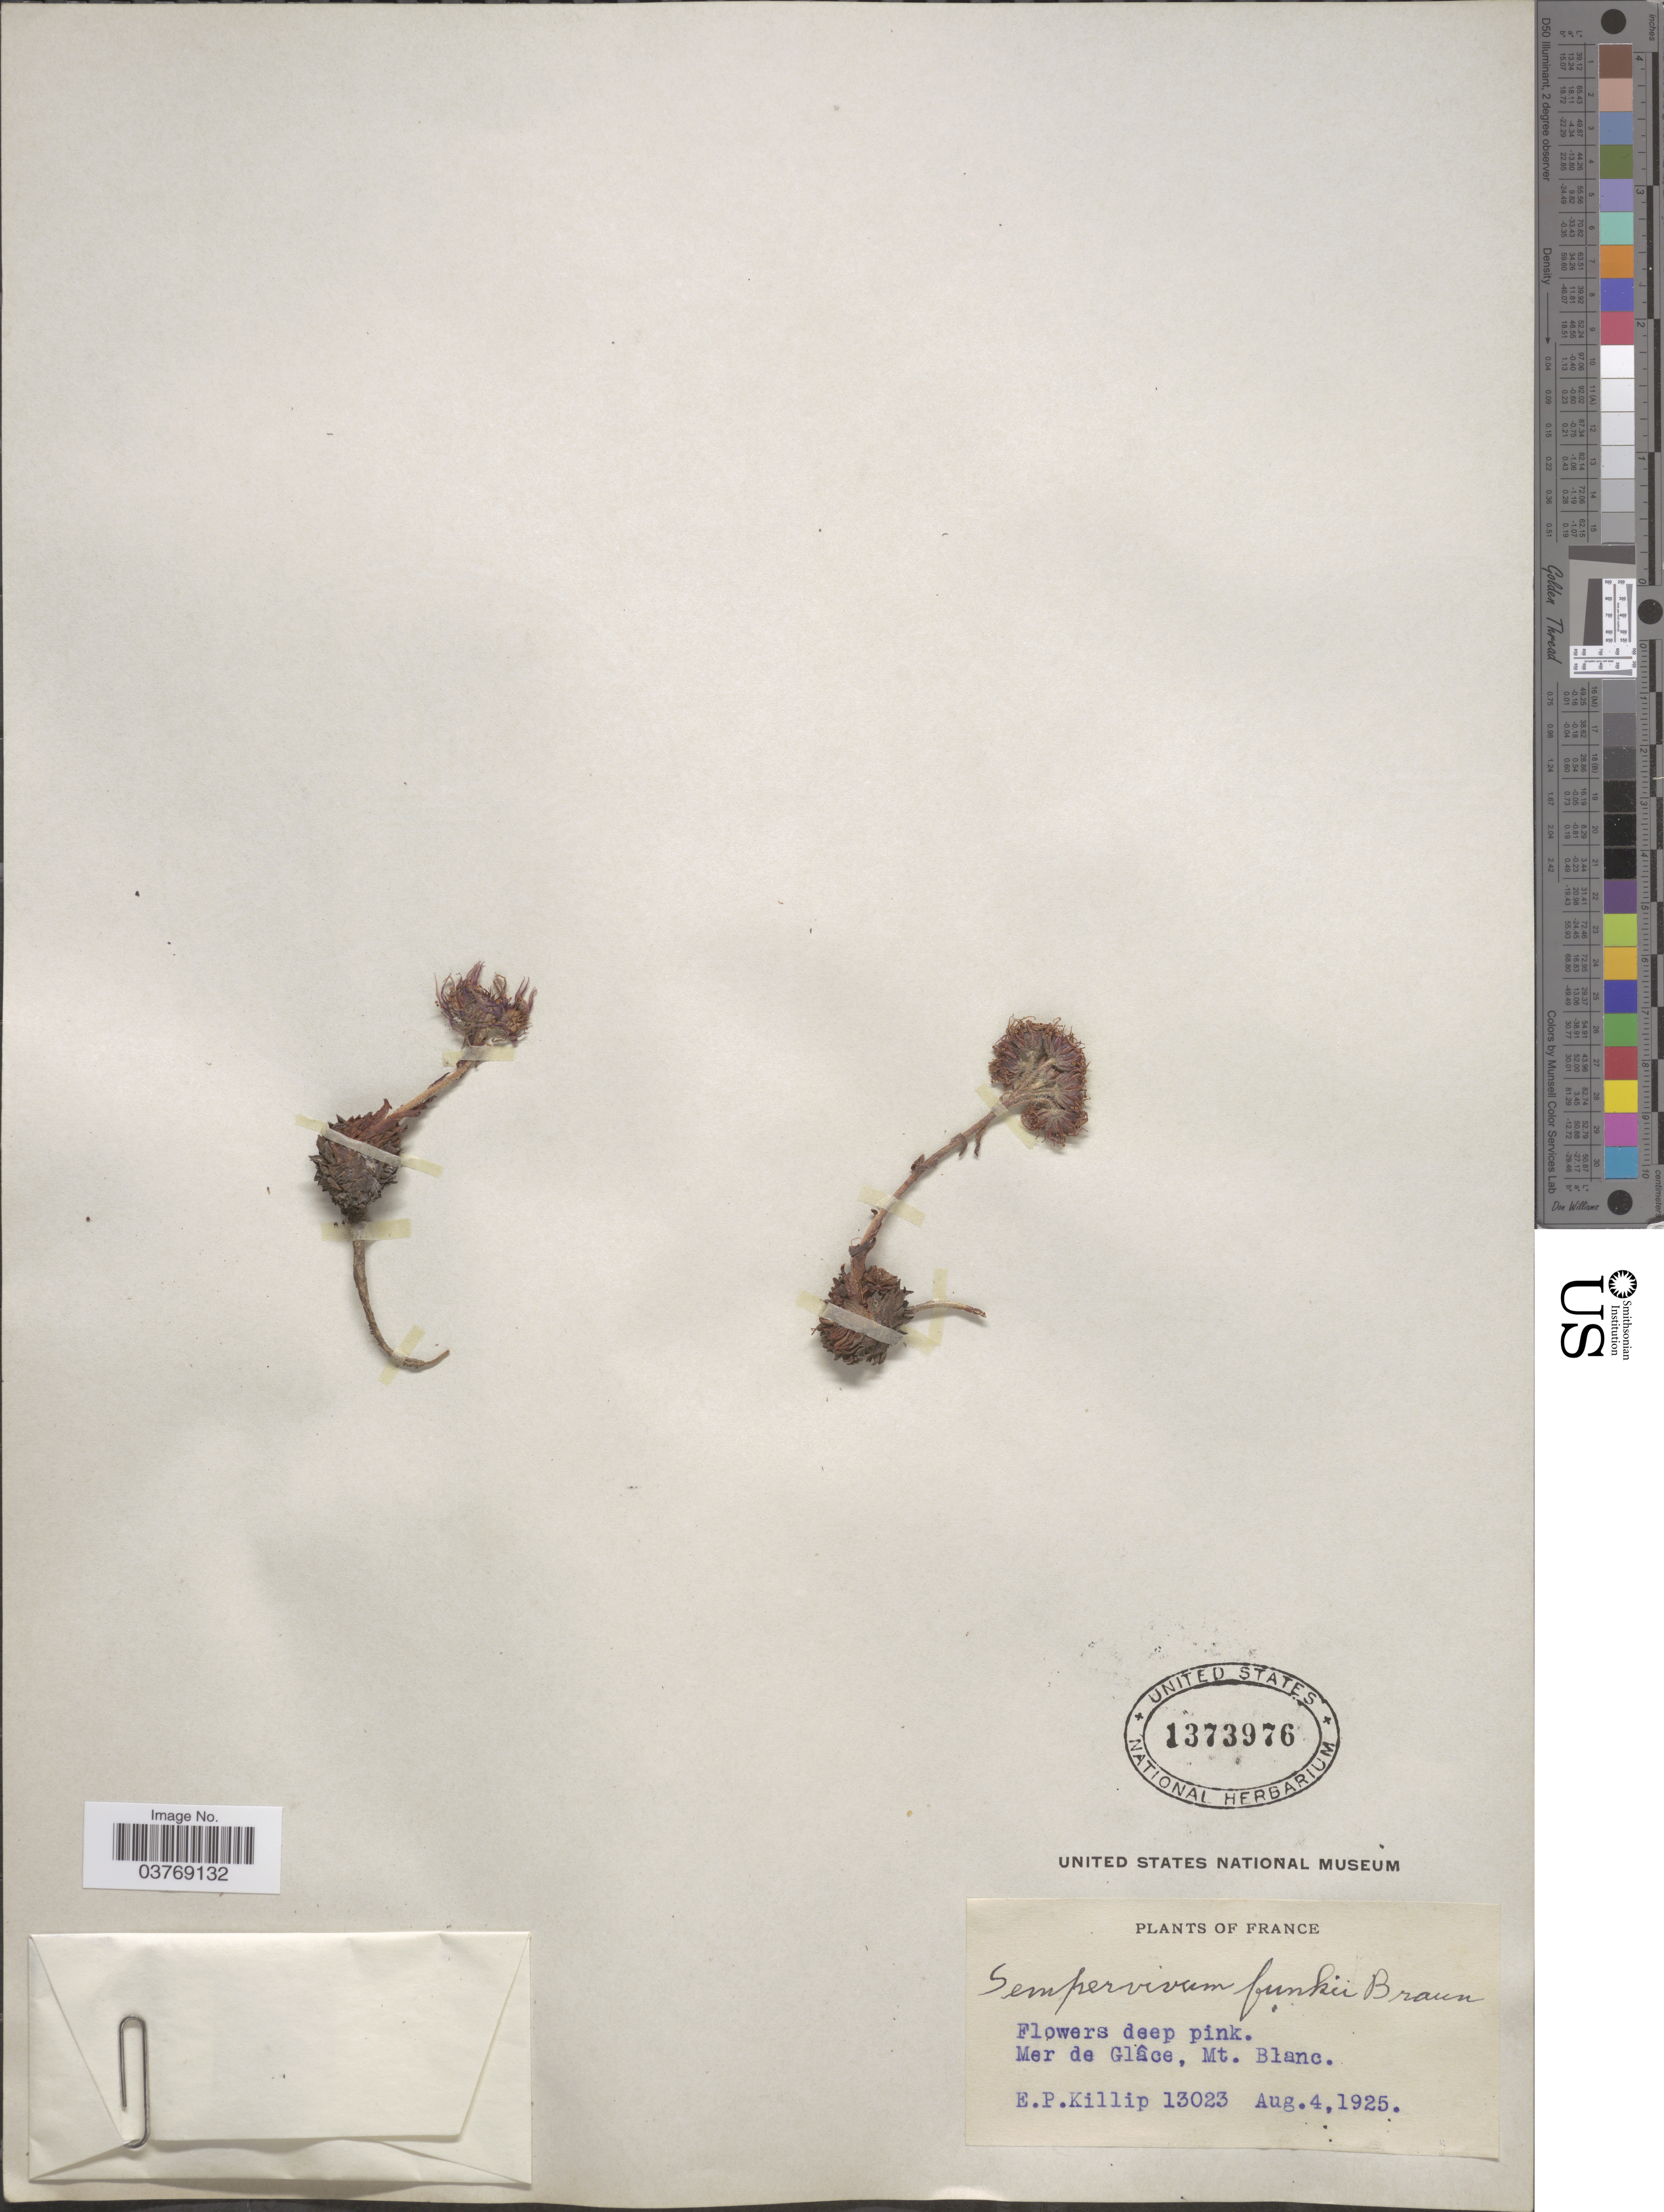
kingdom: Plantae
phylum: Tracheophyta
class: Magnoliopsida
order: Saxifragales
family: Crassulaceae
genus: Sempervivum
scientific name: Sempervivum funckii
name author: F. Braun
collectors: E. P. Killip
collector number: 13023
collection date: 1925-08-04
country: France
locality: Mer de Glâce, Mt. Blanc.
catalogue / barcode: US 1373976